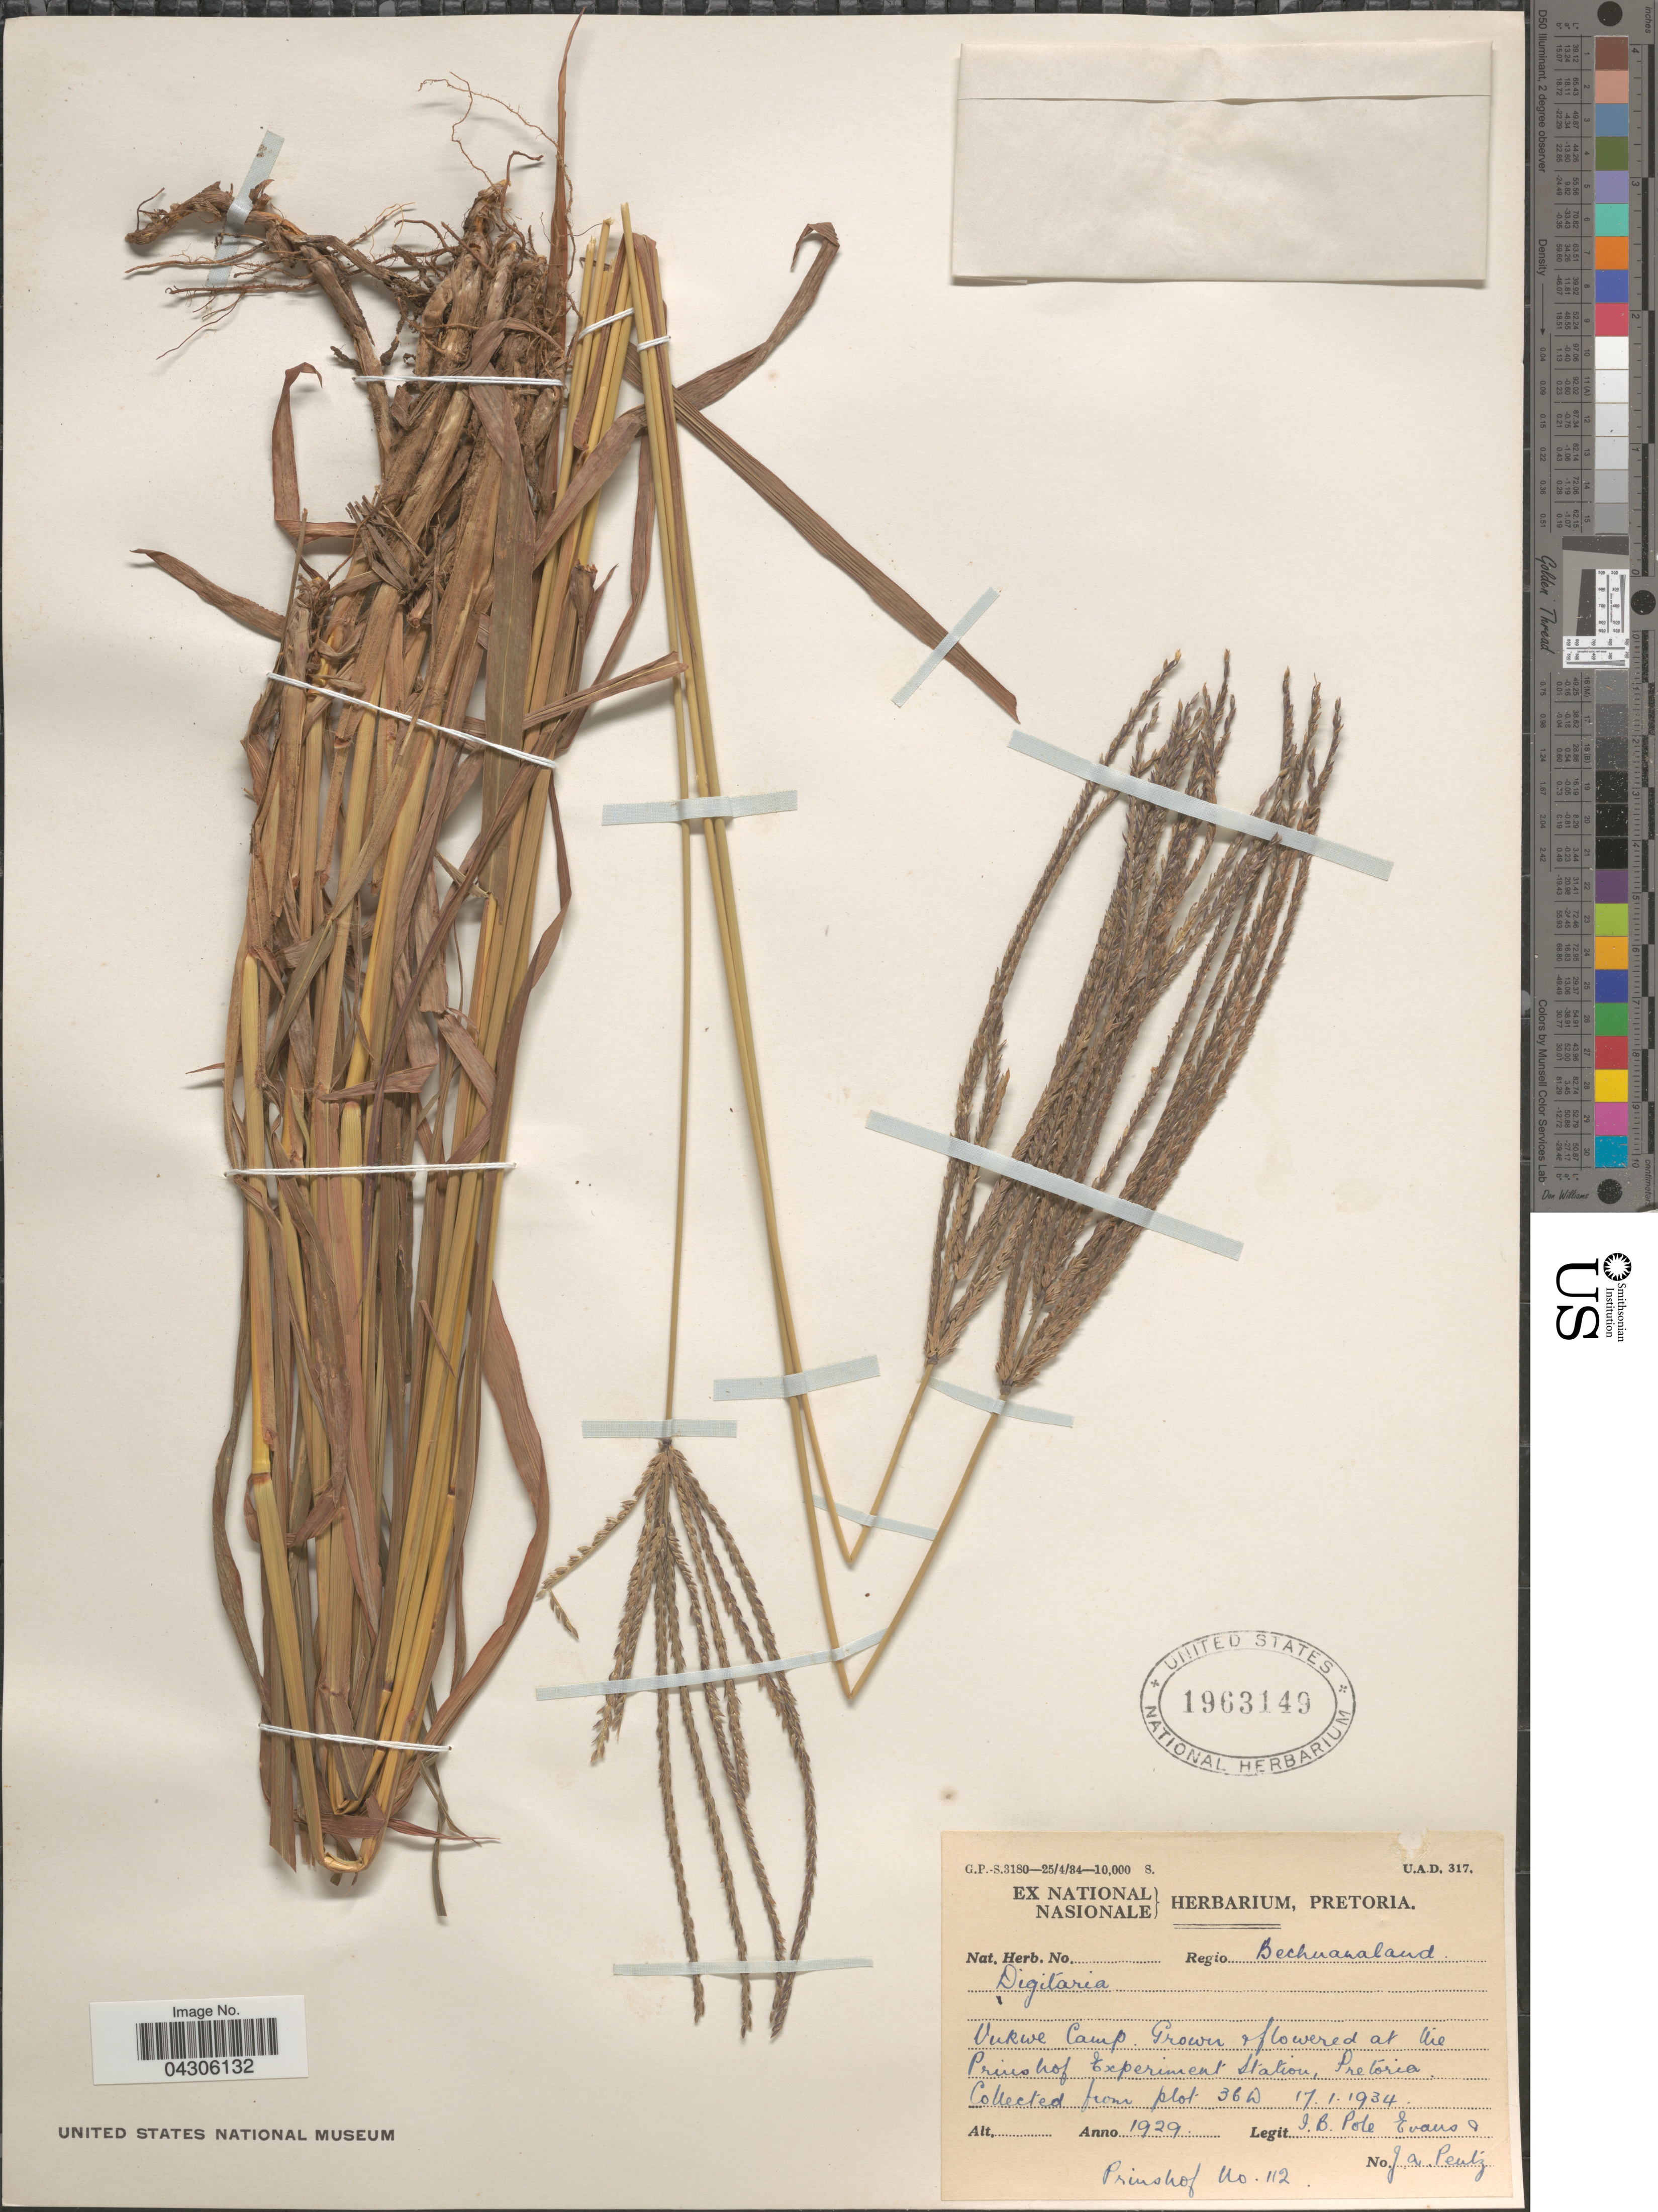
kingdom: Plantae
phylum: Tracheophyta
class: Liliopsida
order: Poales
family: Poaceae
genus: Digitaria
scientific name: Digitaria sp.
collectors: I. B. Pole-Evans & J. Pentz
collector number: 112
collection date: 1929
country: South Africa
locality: Grown & flowered at the Prinshof Experiment Station, Pretoria.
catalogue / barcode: US 1963149